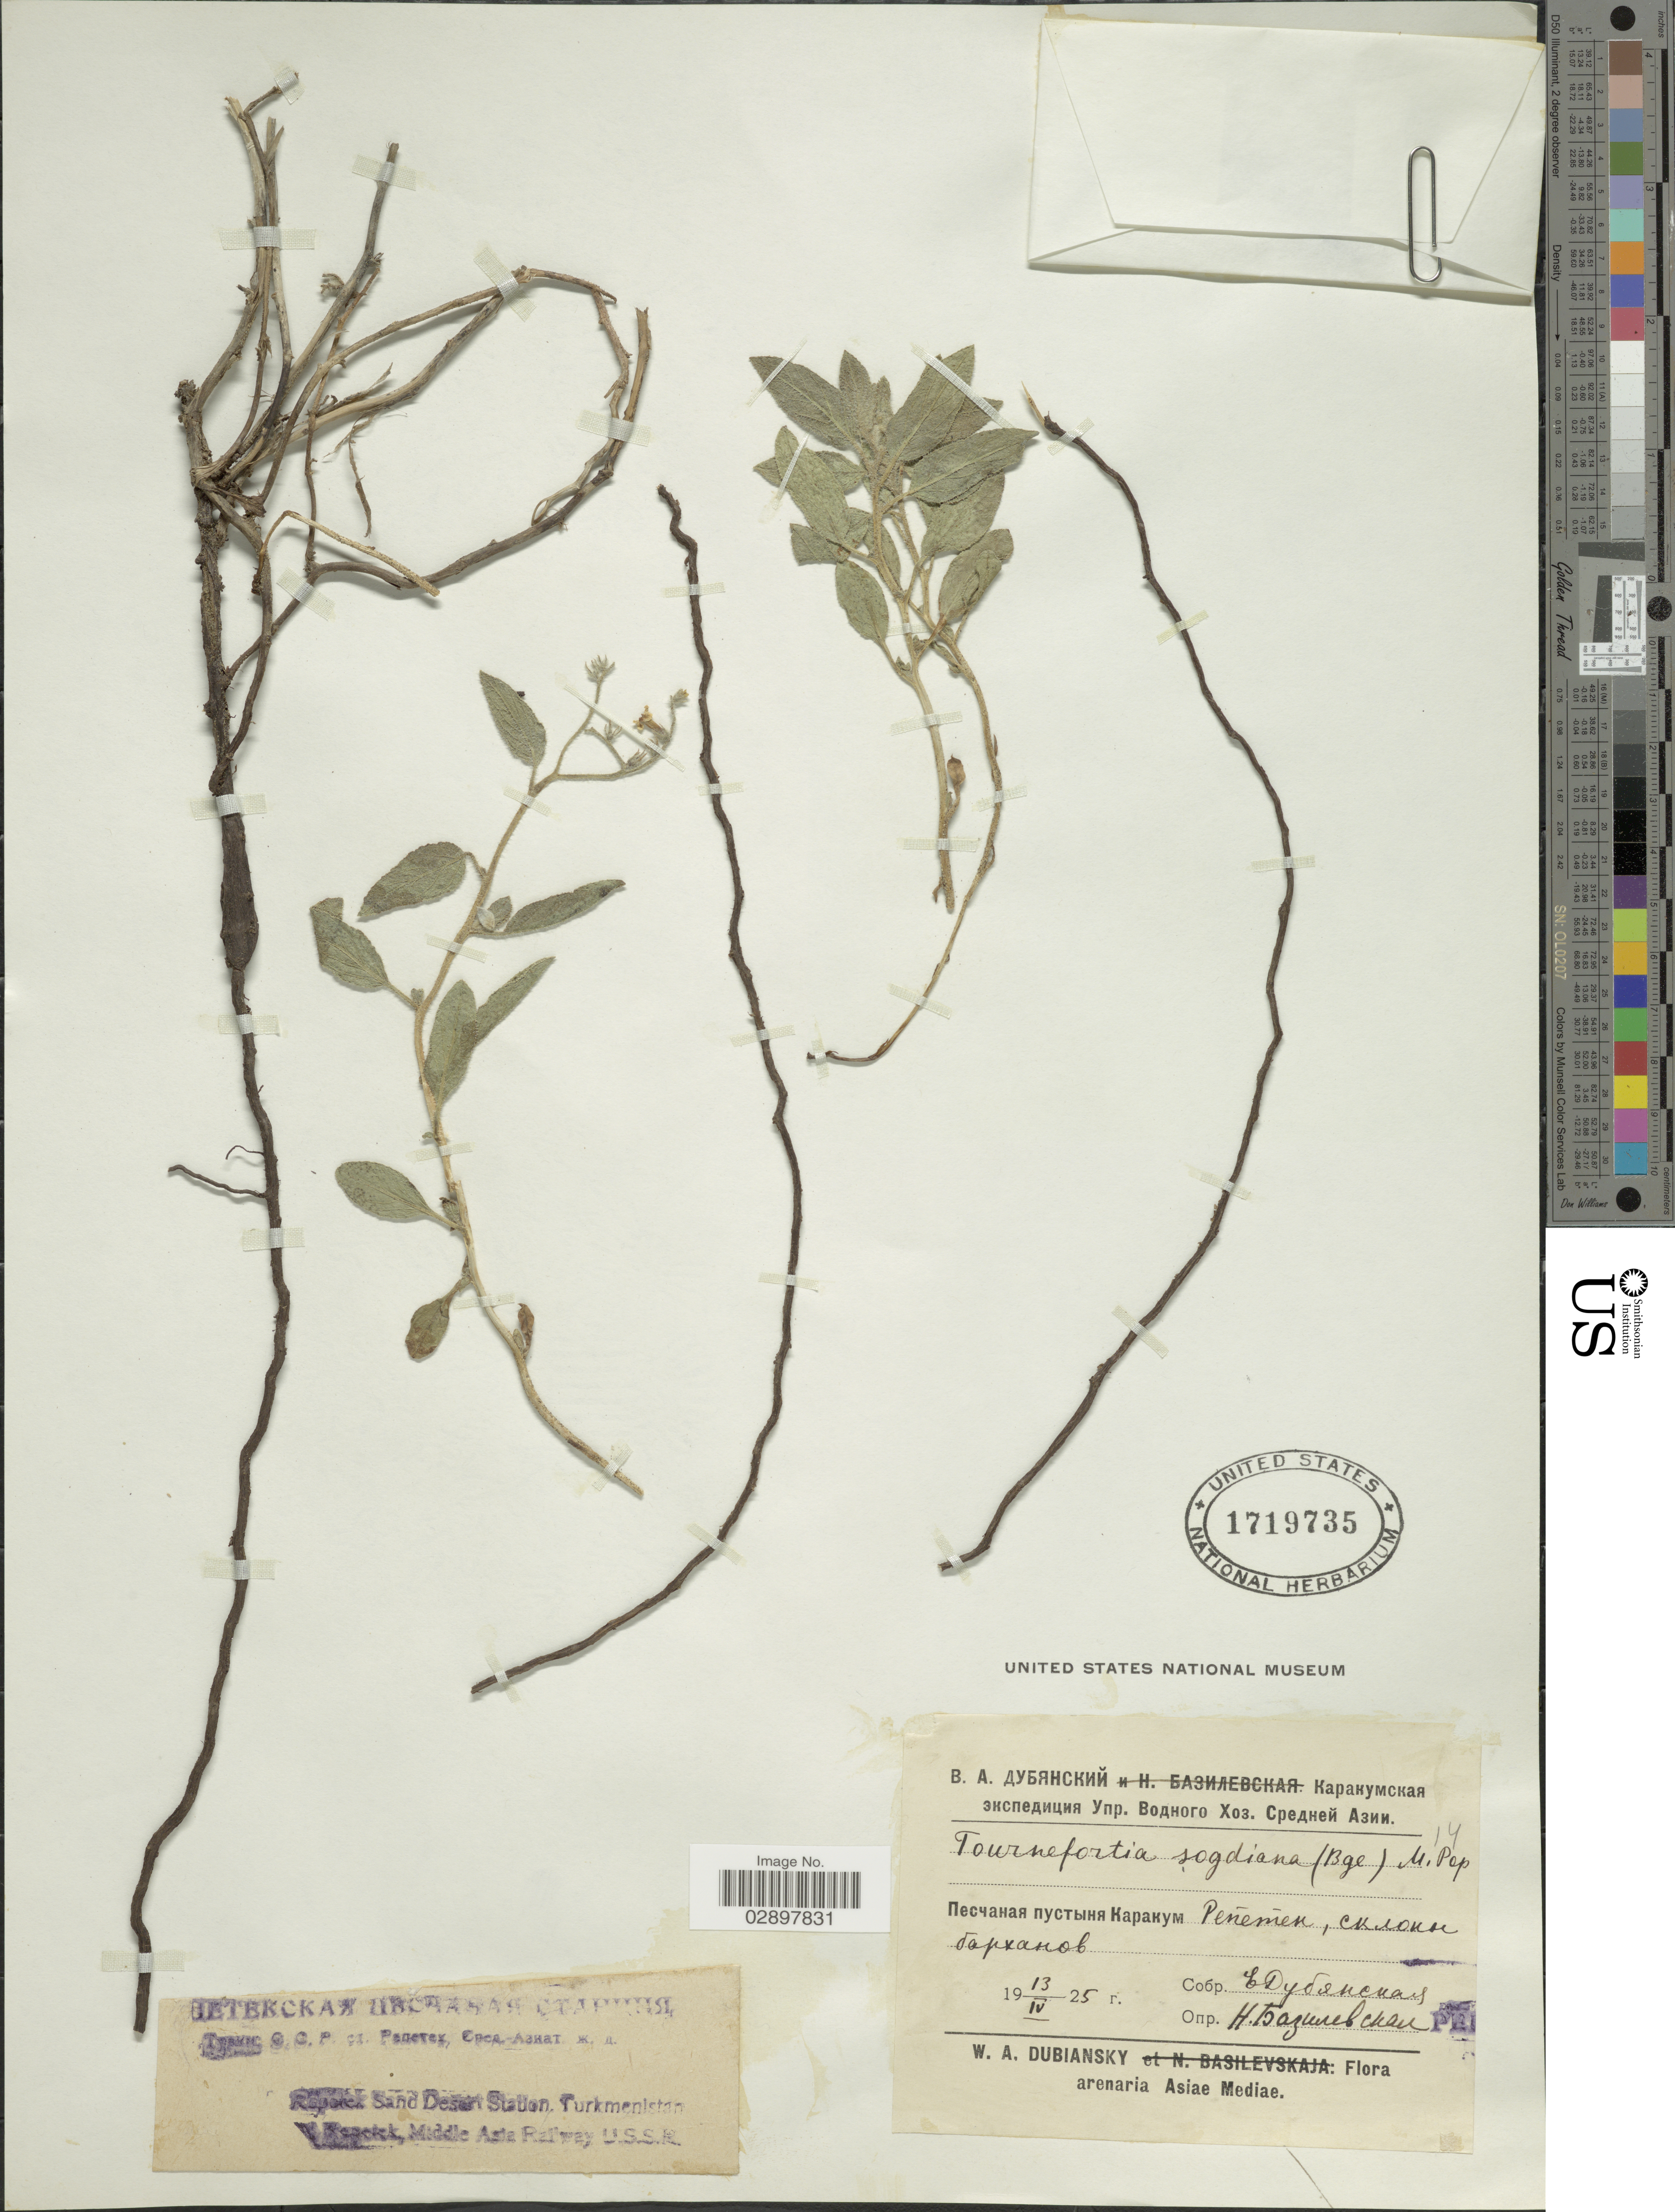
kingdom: Plantae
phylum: Tracheophyta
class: Magnoliopsida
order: Boraginales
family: Heliotropiaceae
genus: Tournefortia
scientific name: Tournefortia sogdiana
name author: Popov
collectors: W. Dubiansky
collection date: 1925-04-13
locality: Pénémen[interpreted]. Arenaria Asiae Mediae. [Foreign script]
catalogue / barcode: US 1719735